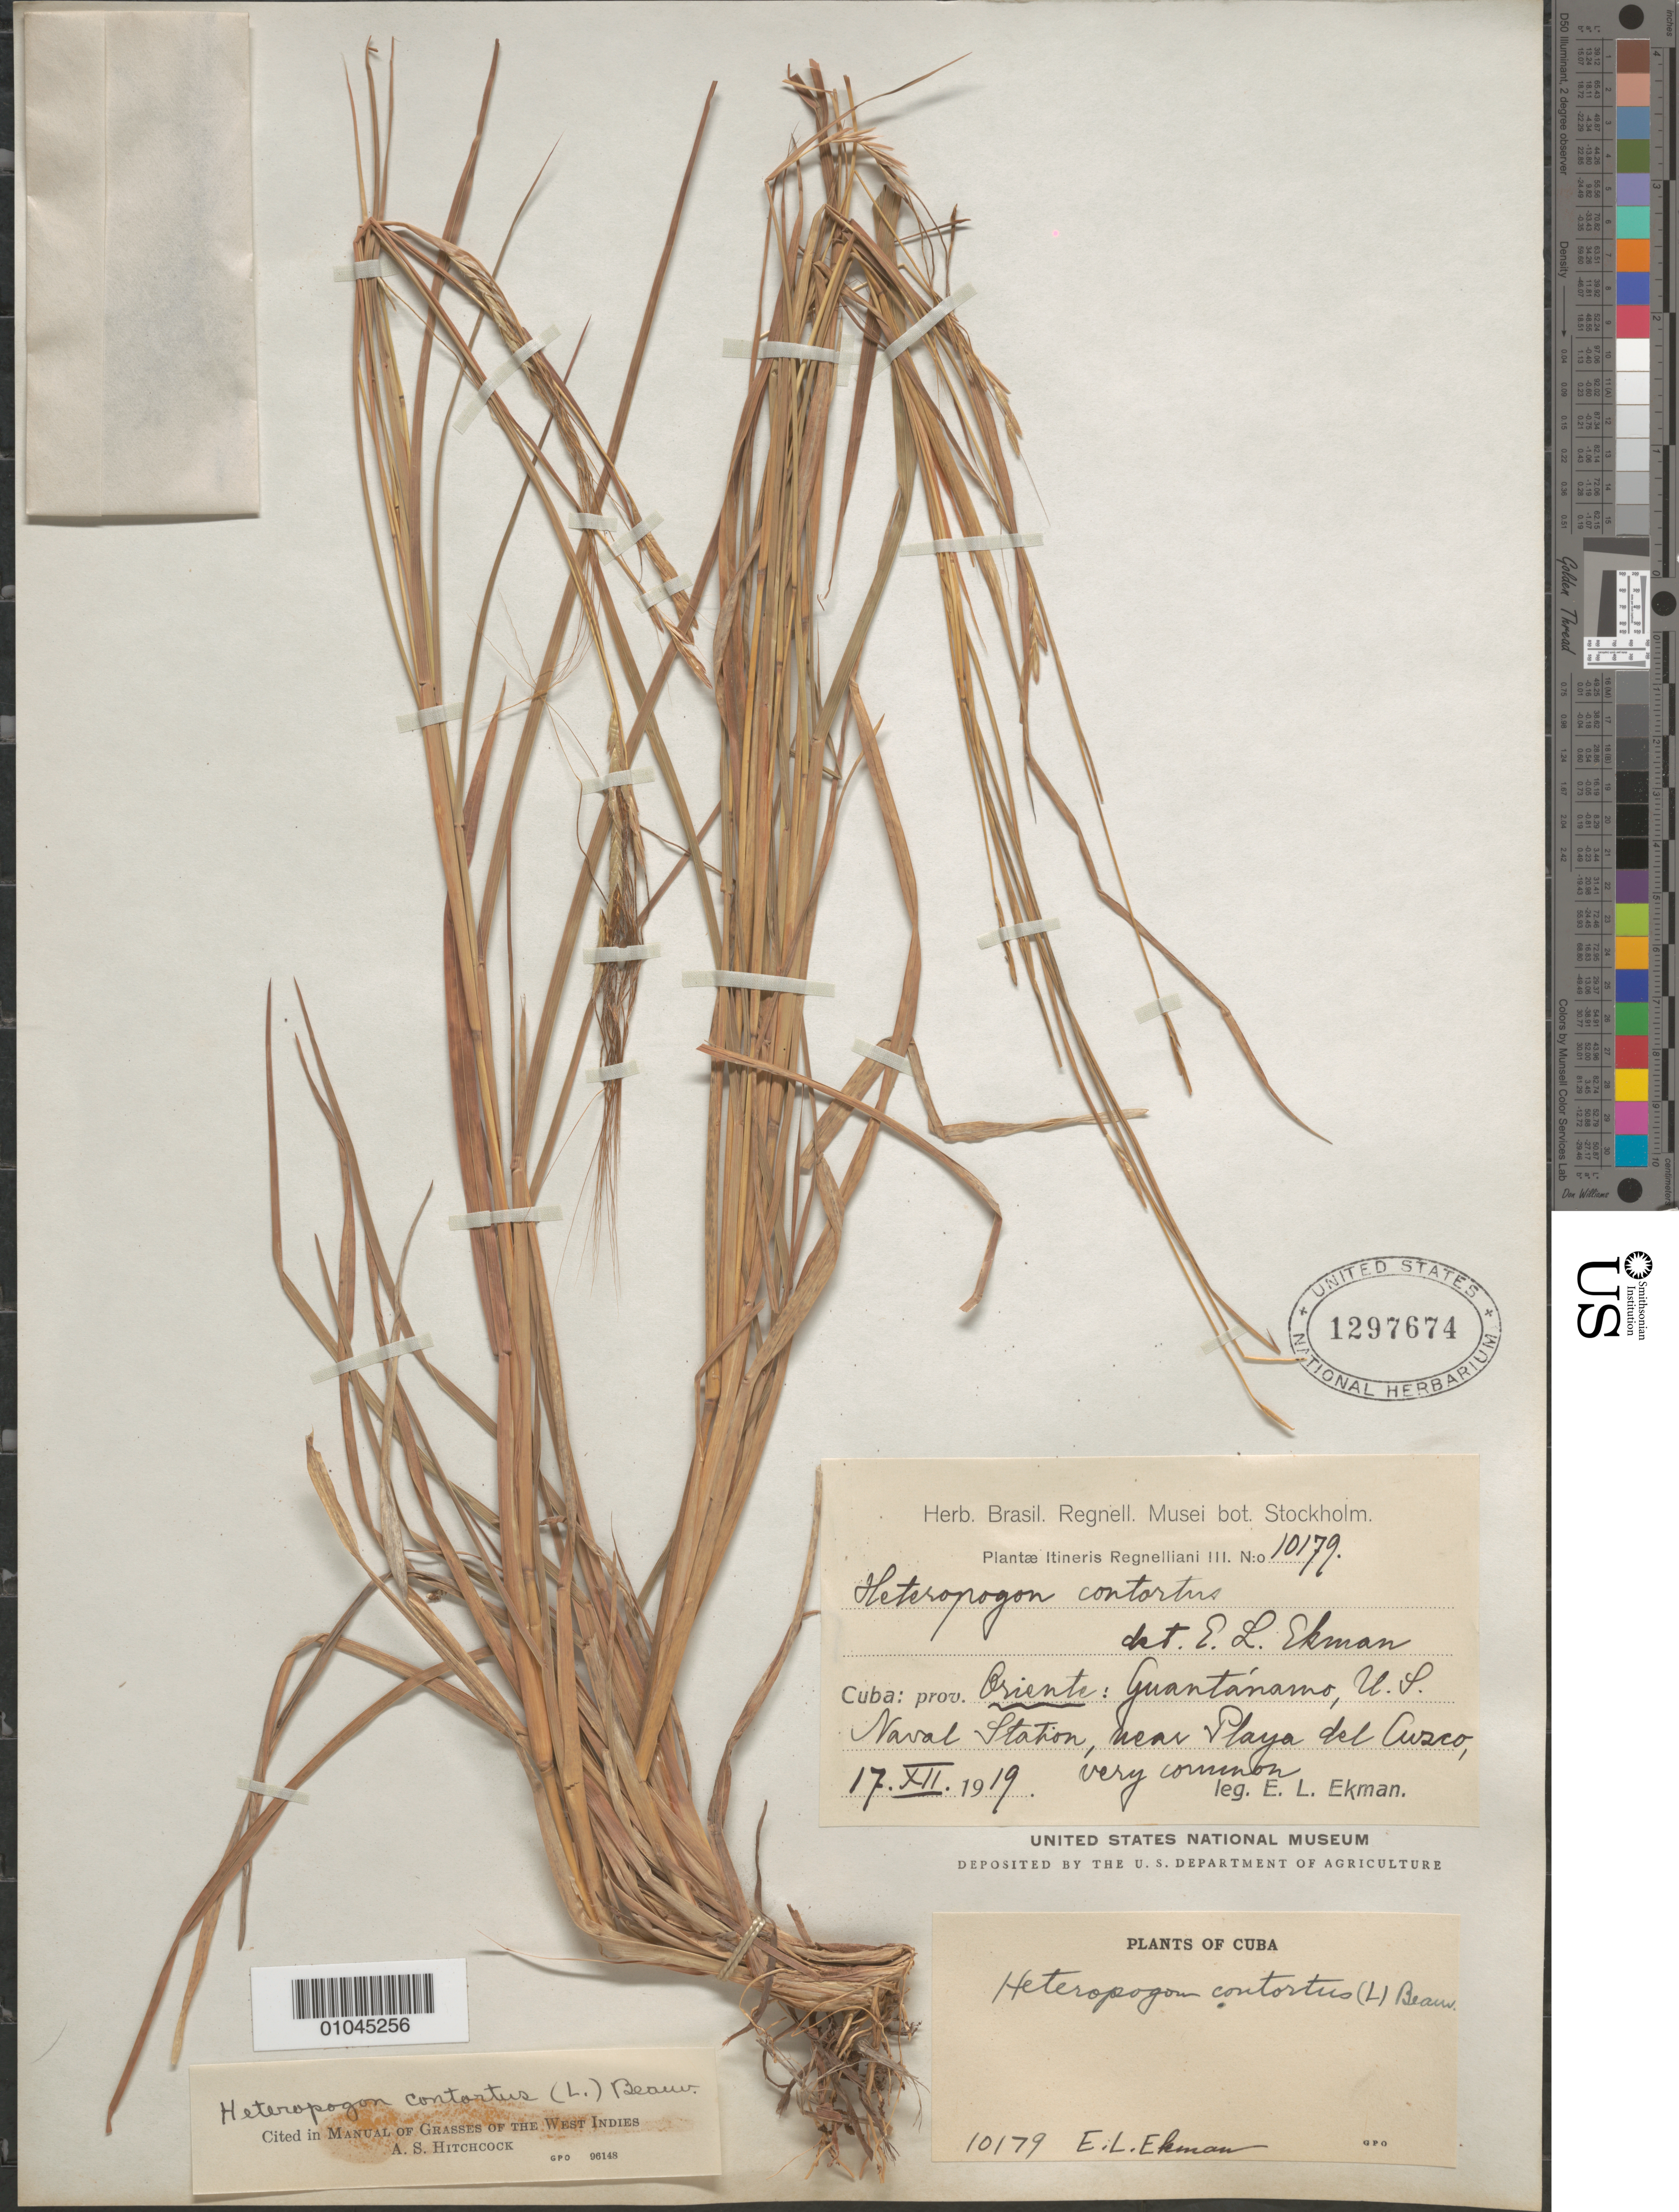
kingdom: Plantae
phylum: Tracheophyta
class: Liliopsida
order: Poales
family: Poaceae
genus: Heteropogon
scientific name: Heteropogon contortus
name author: (L.) P. Beauv. ex Roem. & Schult.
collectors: E. L. Ekman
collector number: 10179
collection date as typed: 17 Dec 1919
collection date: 1919-12-17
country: Cuba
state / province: Guantánamo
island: Cuba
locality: Oriente, U S Naval Station, near Playa de Cuzco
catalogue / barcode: US 1297674